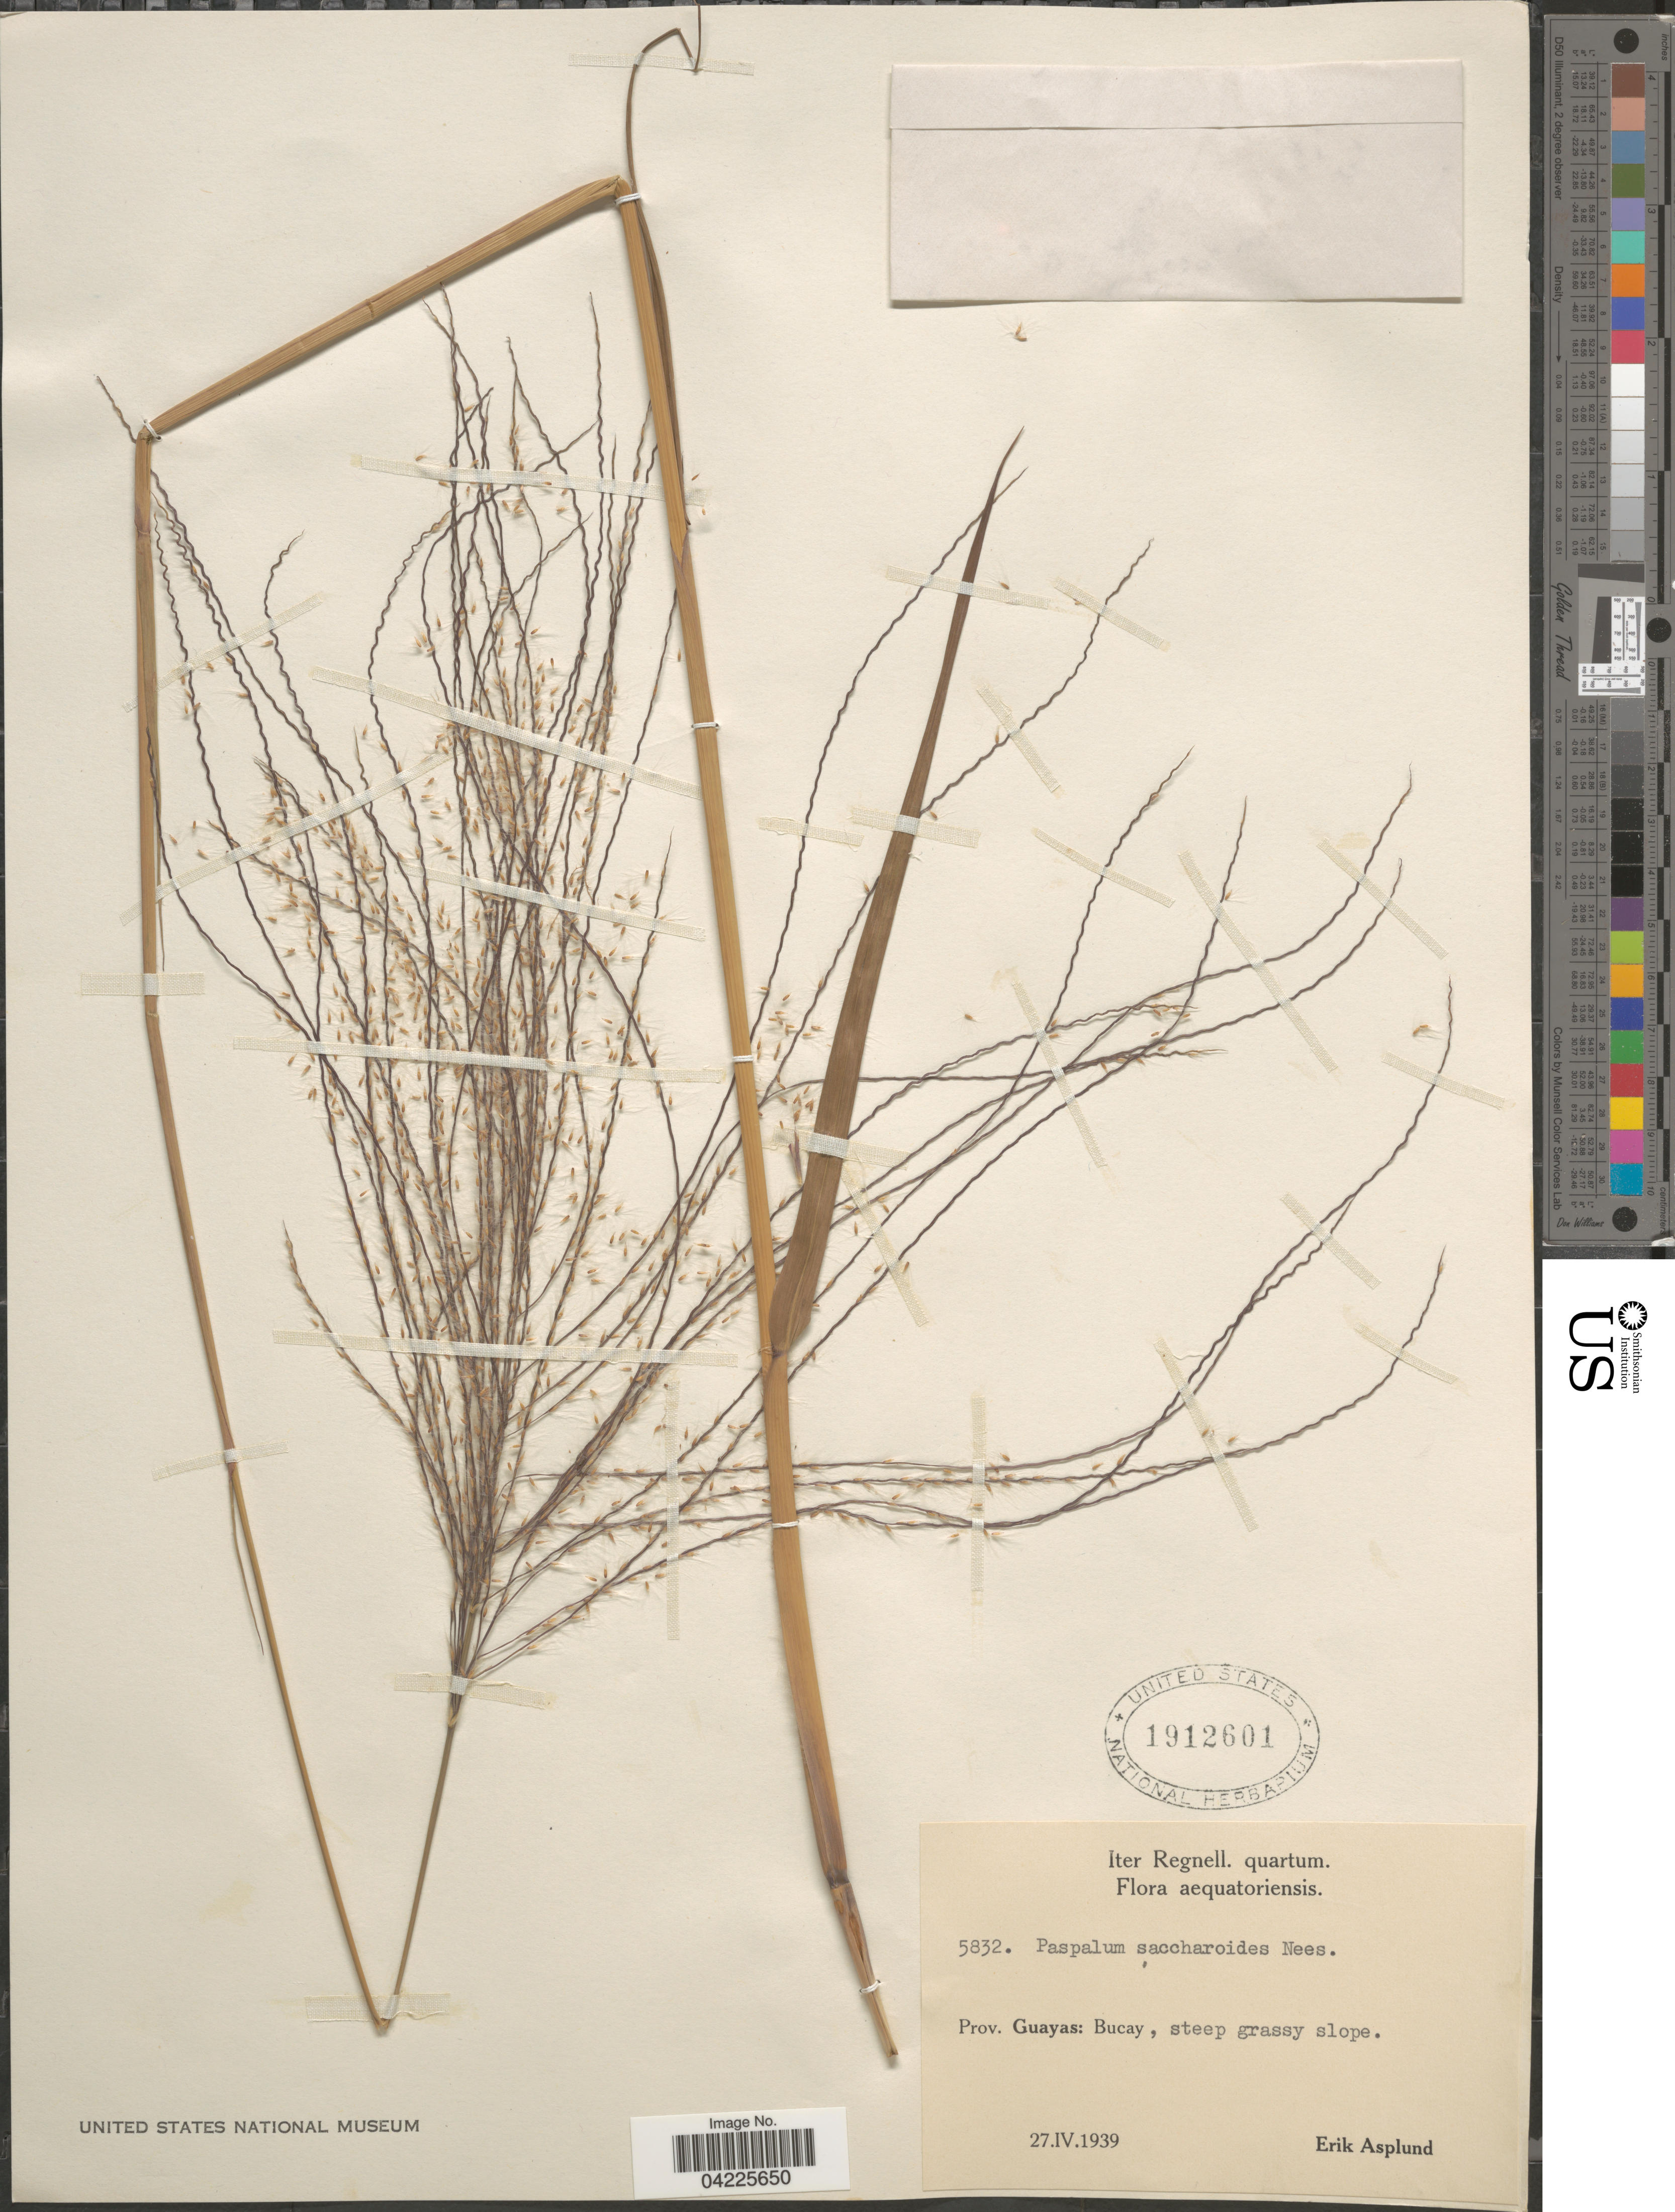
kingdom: Plantae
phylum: Tracheophyta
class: Liliopsida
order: Poales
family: Poaceae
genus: Paspalum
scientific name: Paspalum saccharoides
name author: Nees ex Trin.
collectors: E. Asplund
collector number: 5832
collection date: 1939-04-27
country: Ecuador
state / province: Guayas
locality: Iter Regnell. quartum. Aequatoriensis. Prov. Guayas: Bucay, steep grassy slope.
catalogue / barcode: US 1912601